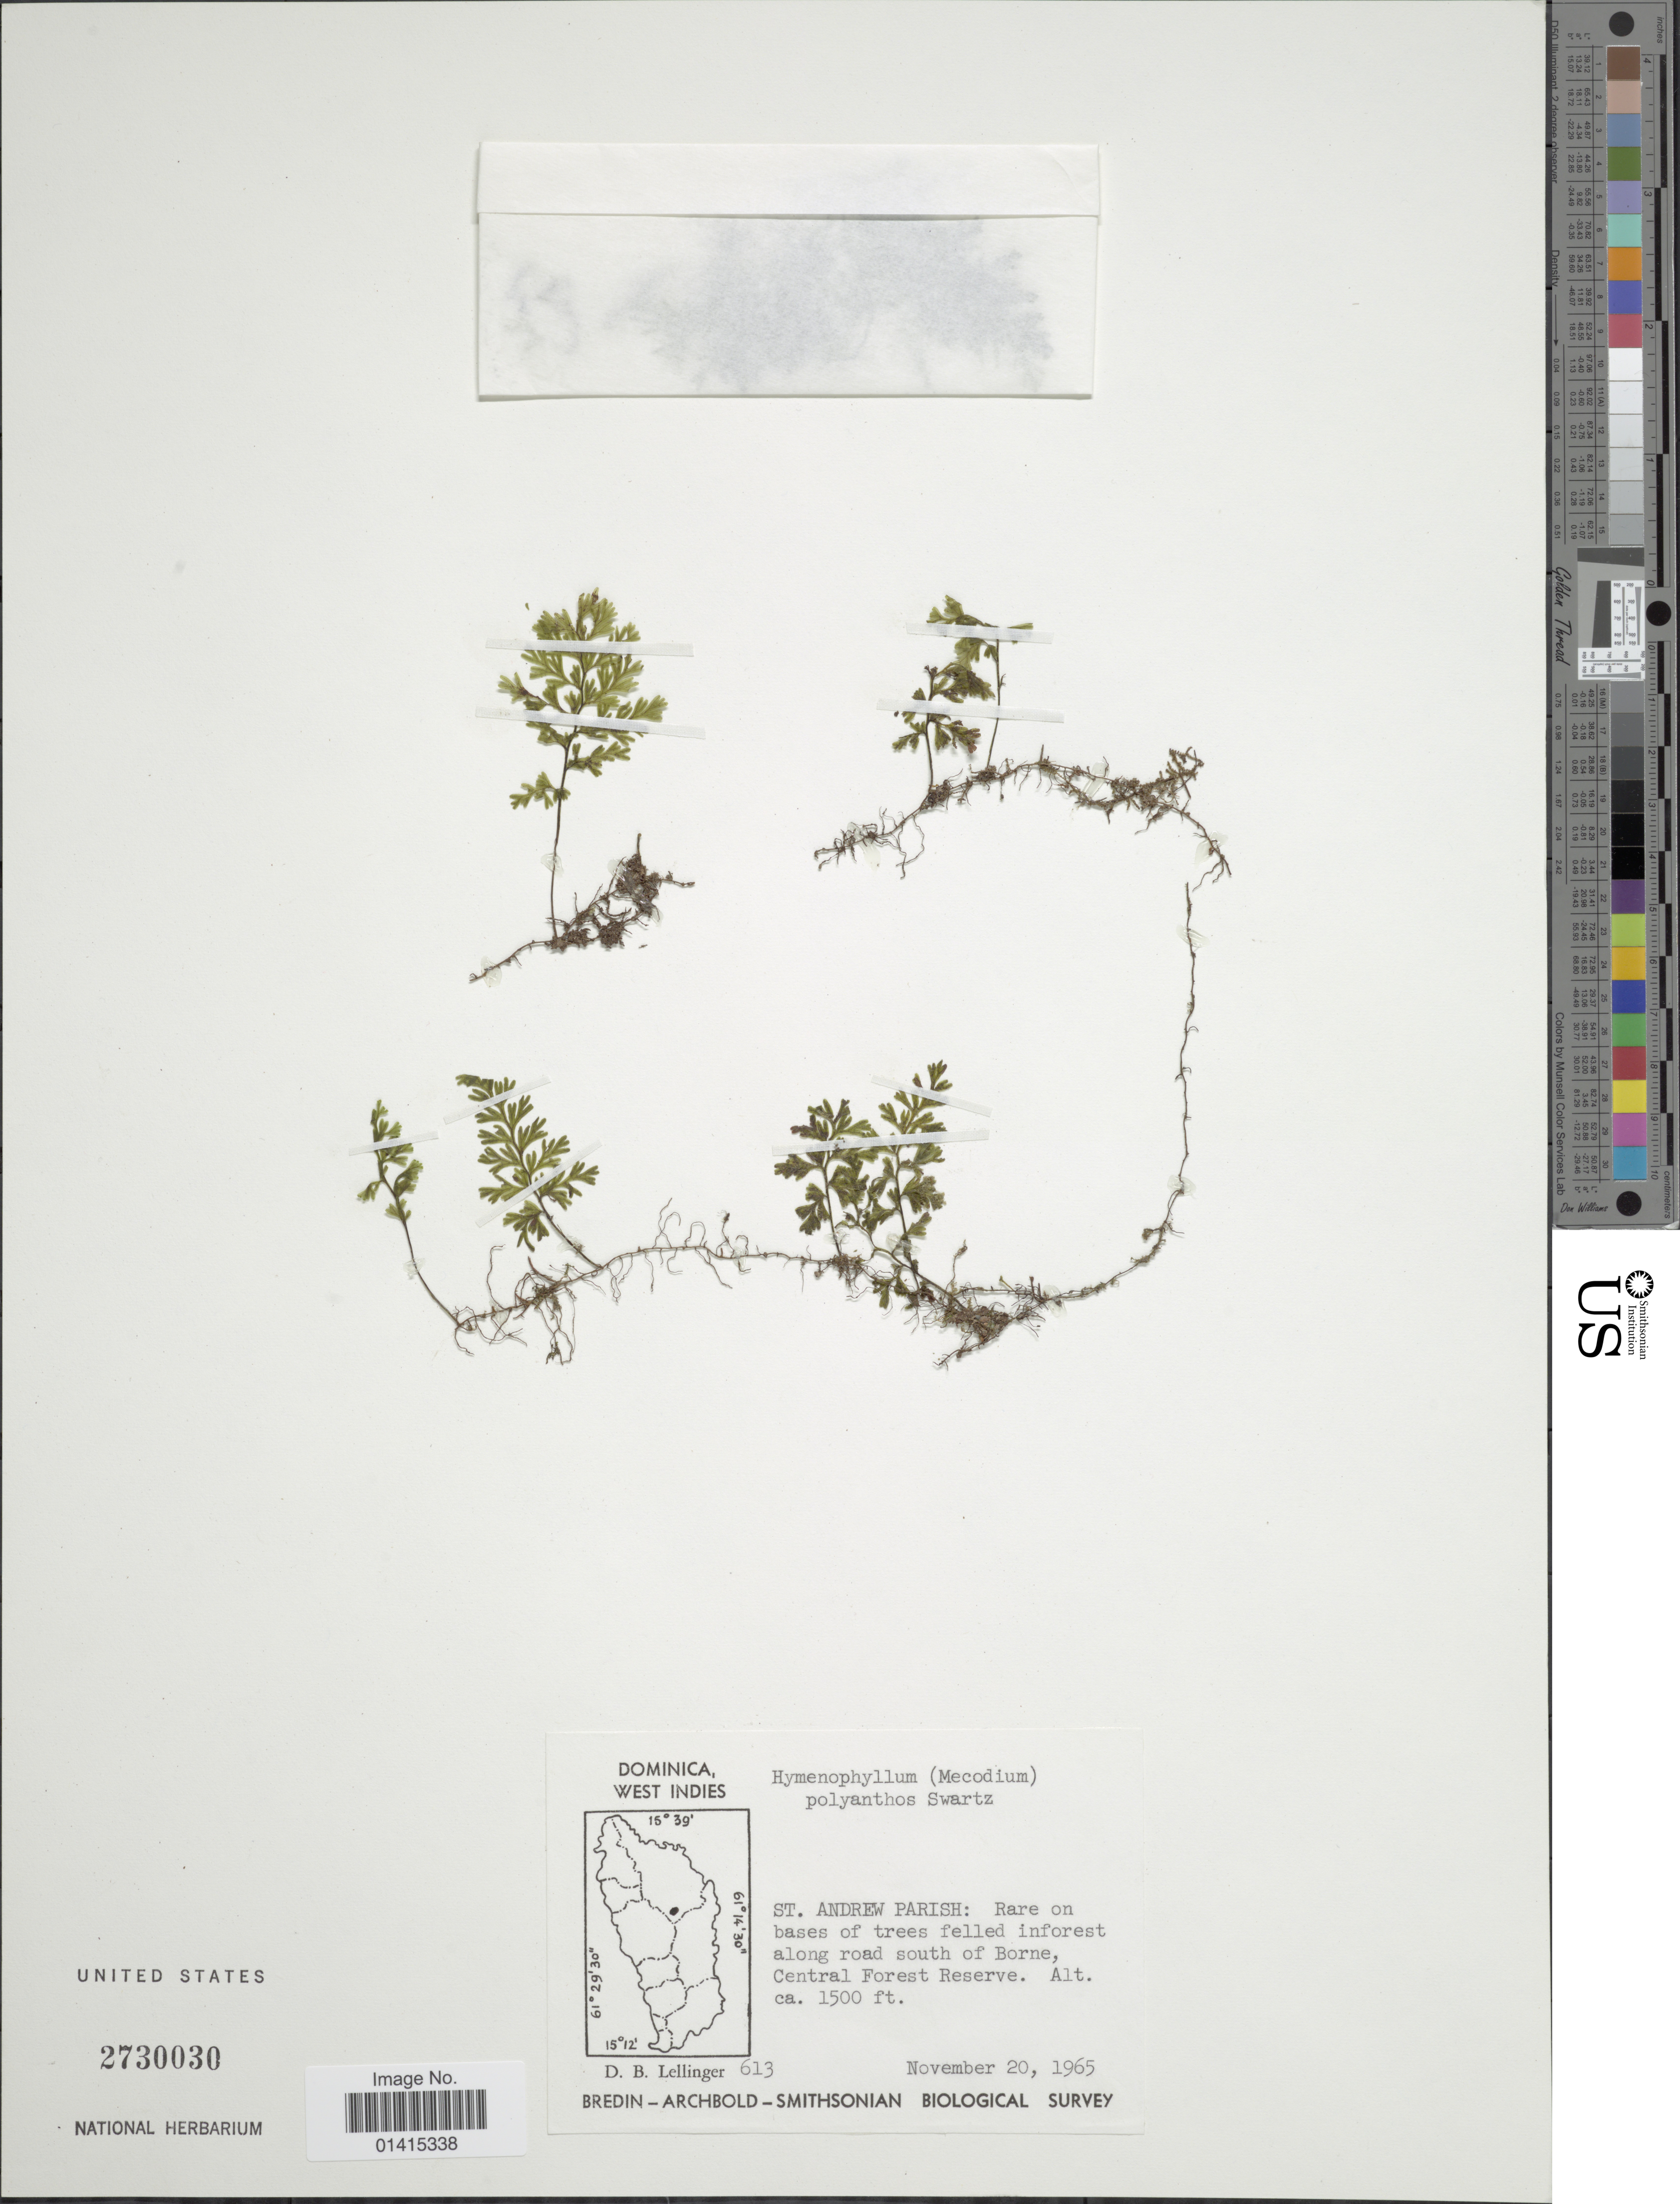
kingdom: Plantae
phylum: Tracheophyta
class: Polypodiopsida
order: Hymenophyllales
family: Hymenophyllaceae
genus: Hymenophyllum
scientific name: Hymenophyllum polyanthos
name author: (Sw.) Sw.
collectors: D. B. Lellinger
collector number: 613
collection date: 1965-11-20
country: Dominica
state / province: St. Andrew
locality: Dominica, West Indies, St. Andrew Parish: rare on bases of trees felled in forest along road south of Borne, central Forest reserve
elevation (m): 457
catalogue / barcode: US 2730030